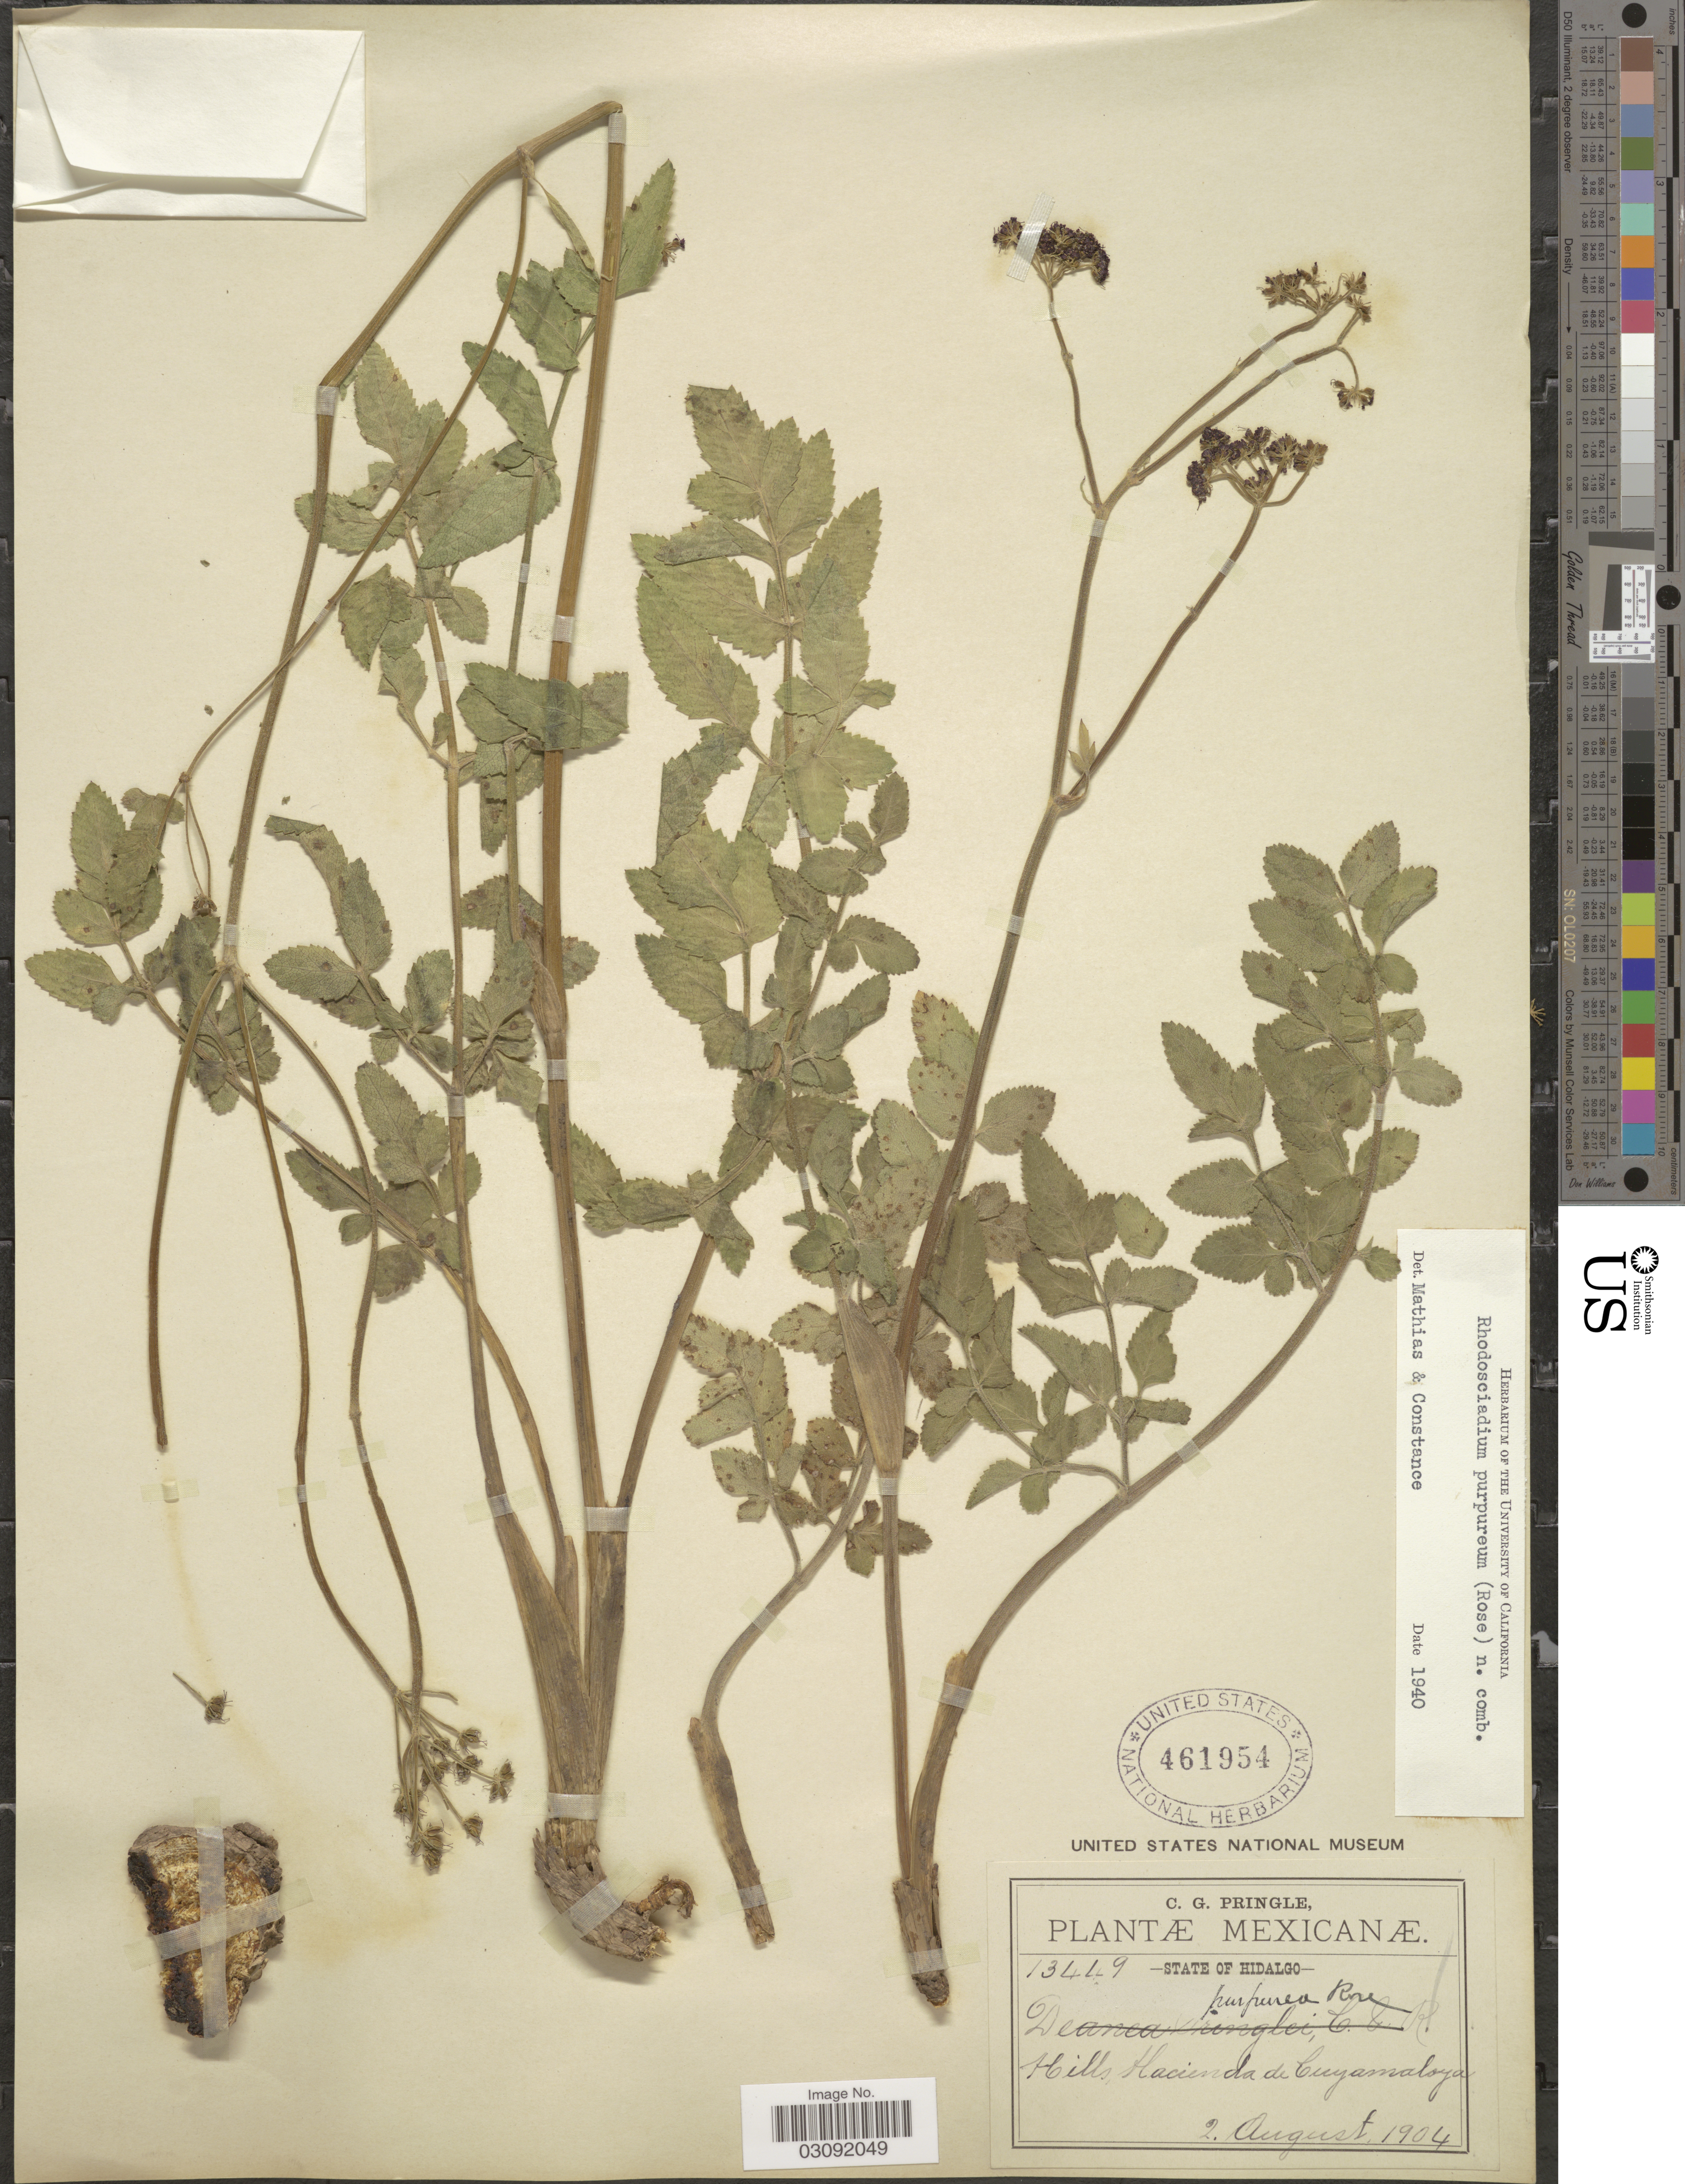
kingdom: Plantae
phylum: Tracheophyta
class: Magnoliopsida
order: Apiales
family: Apiaceae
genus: Rhodosciadium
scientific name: Rhodosciadium purpureum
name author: Mathias & Constance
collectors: C. G. Pringle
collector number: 13449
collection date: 1904-08-02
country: Mexico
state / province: Hidalgo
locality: Hills Hacienda de Cuyamaloya.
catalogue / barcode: US 461954